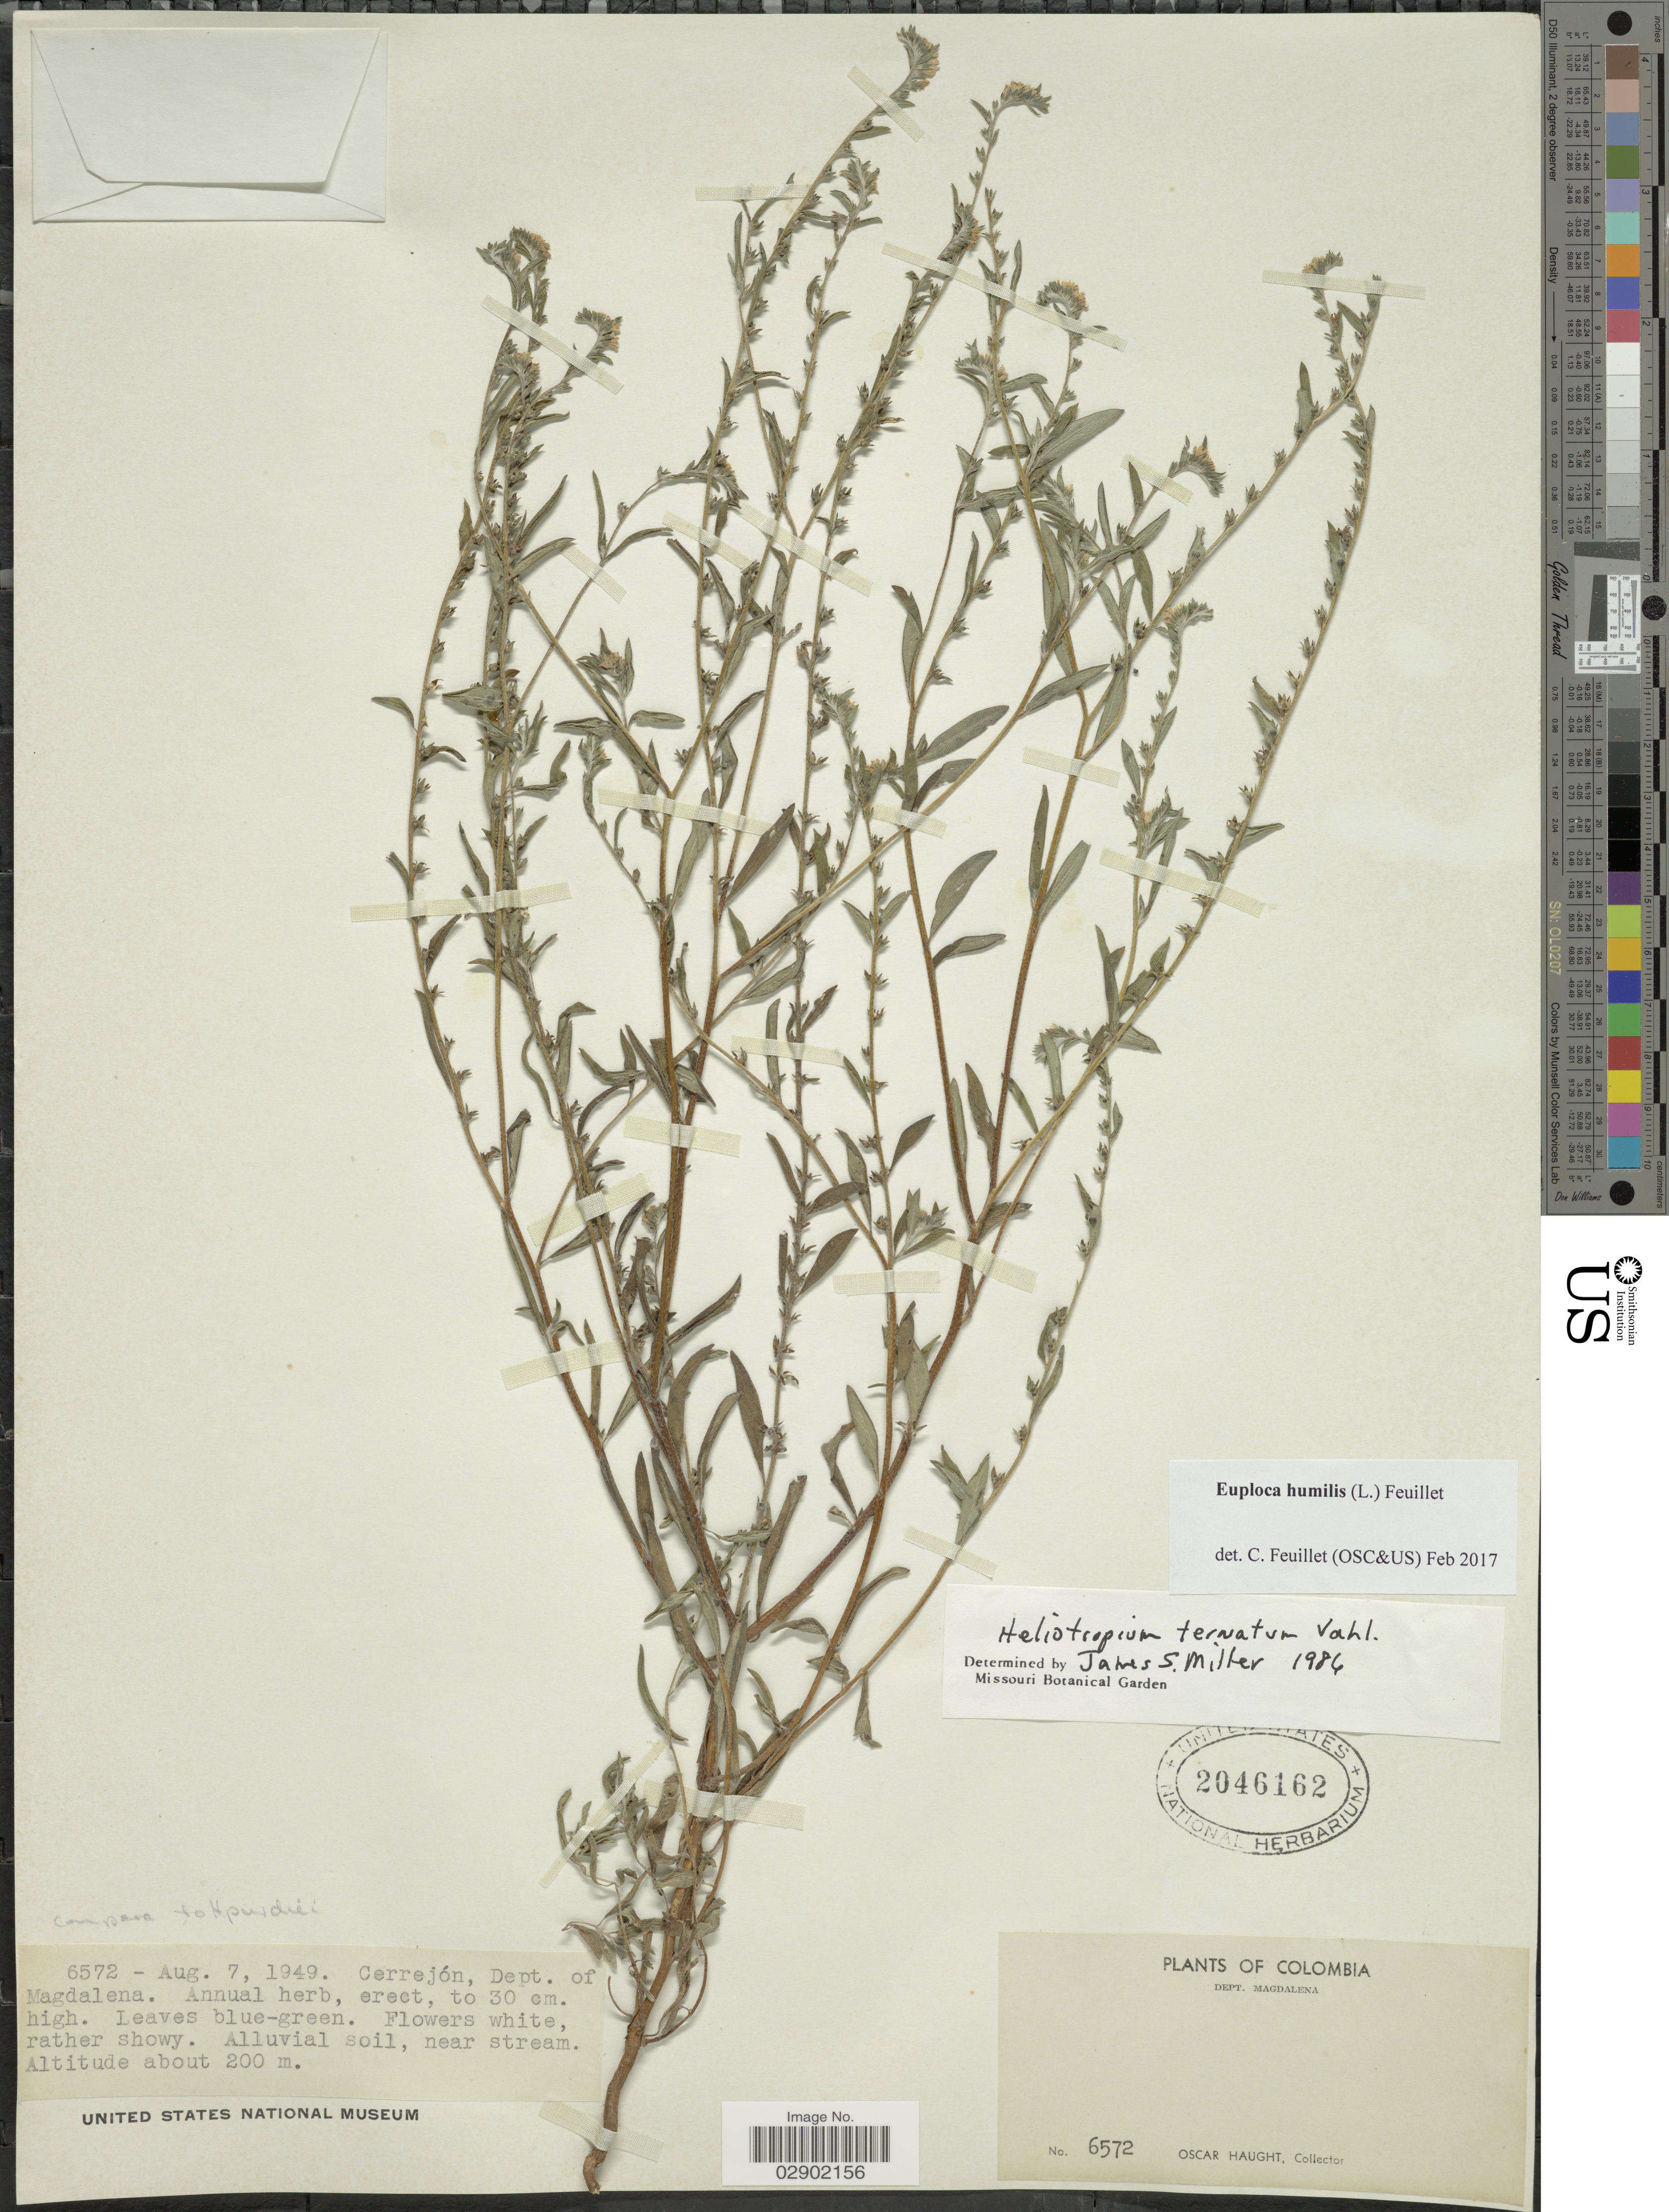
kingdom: Plantae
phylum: Tracheophyta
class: Magnoliopsida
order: Boraginales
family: Heliotropiaceae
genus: Euploca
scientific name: Euploca humilis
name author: (L.) Feuillet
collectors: O. L. Haught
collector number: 6572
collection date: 1949-08-07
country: Colombia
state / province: Magdalena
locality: Cerrejón, Dept. of Magdalena.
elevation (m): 200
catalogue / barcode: US 2046162